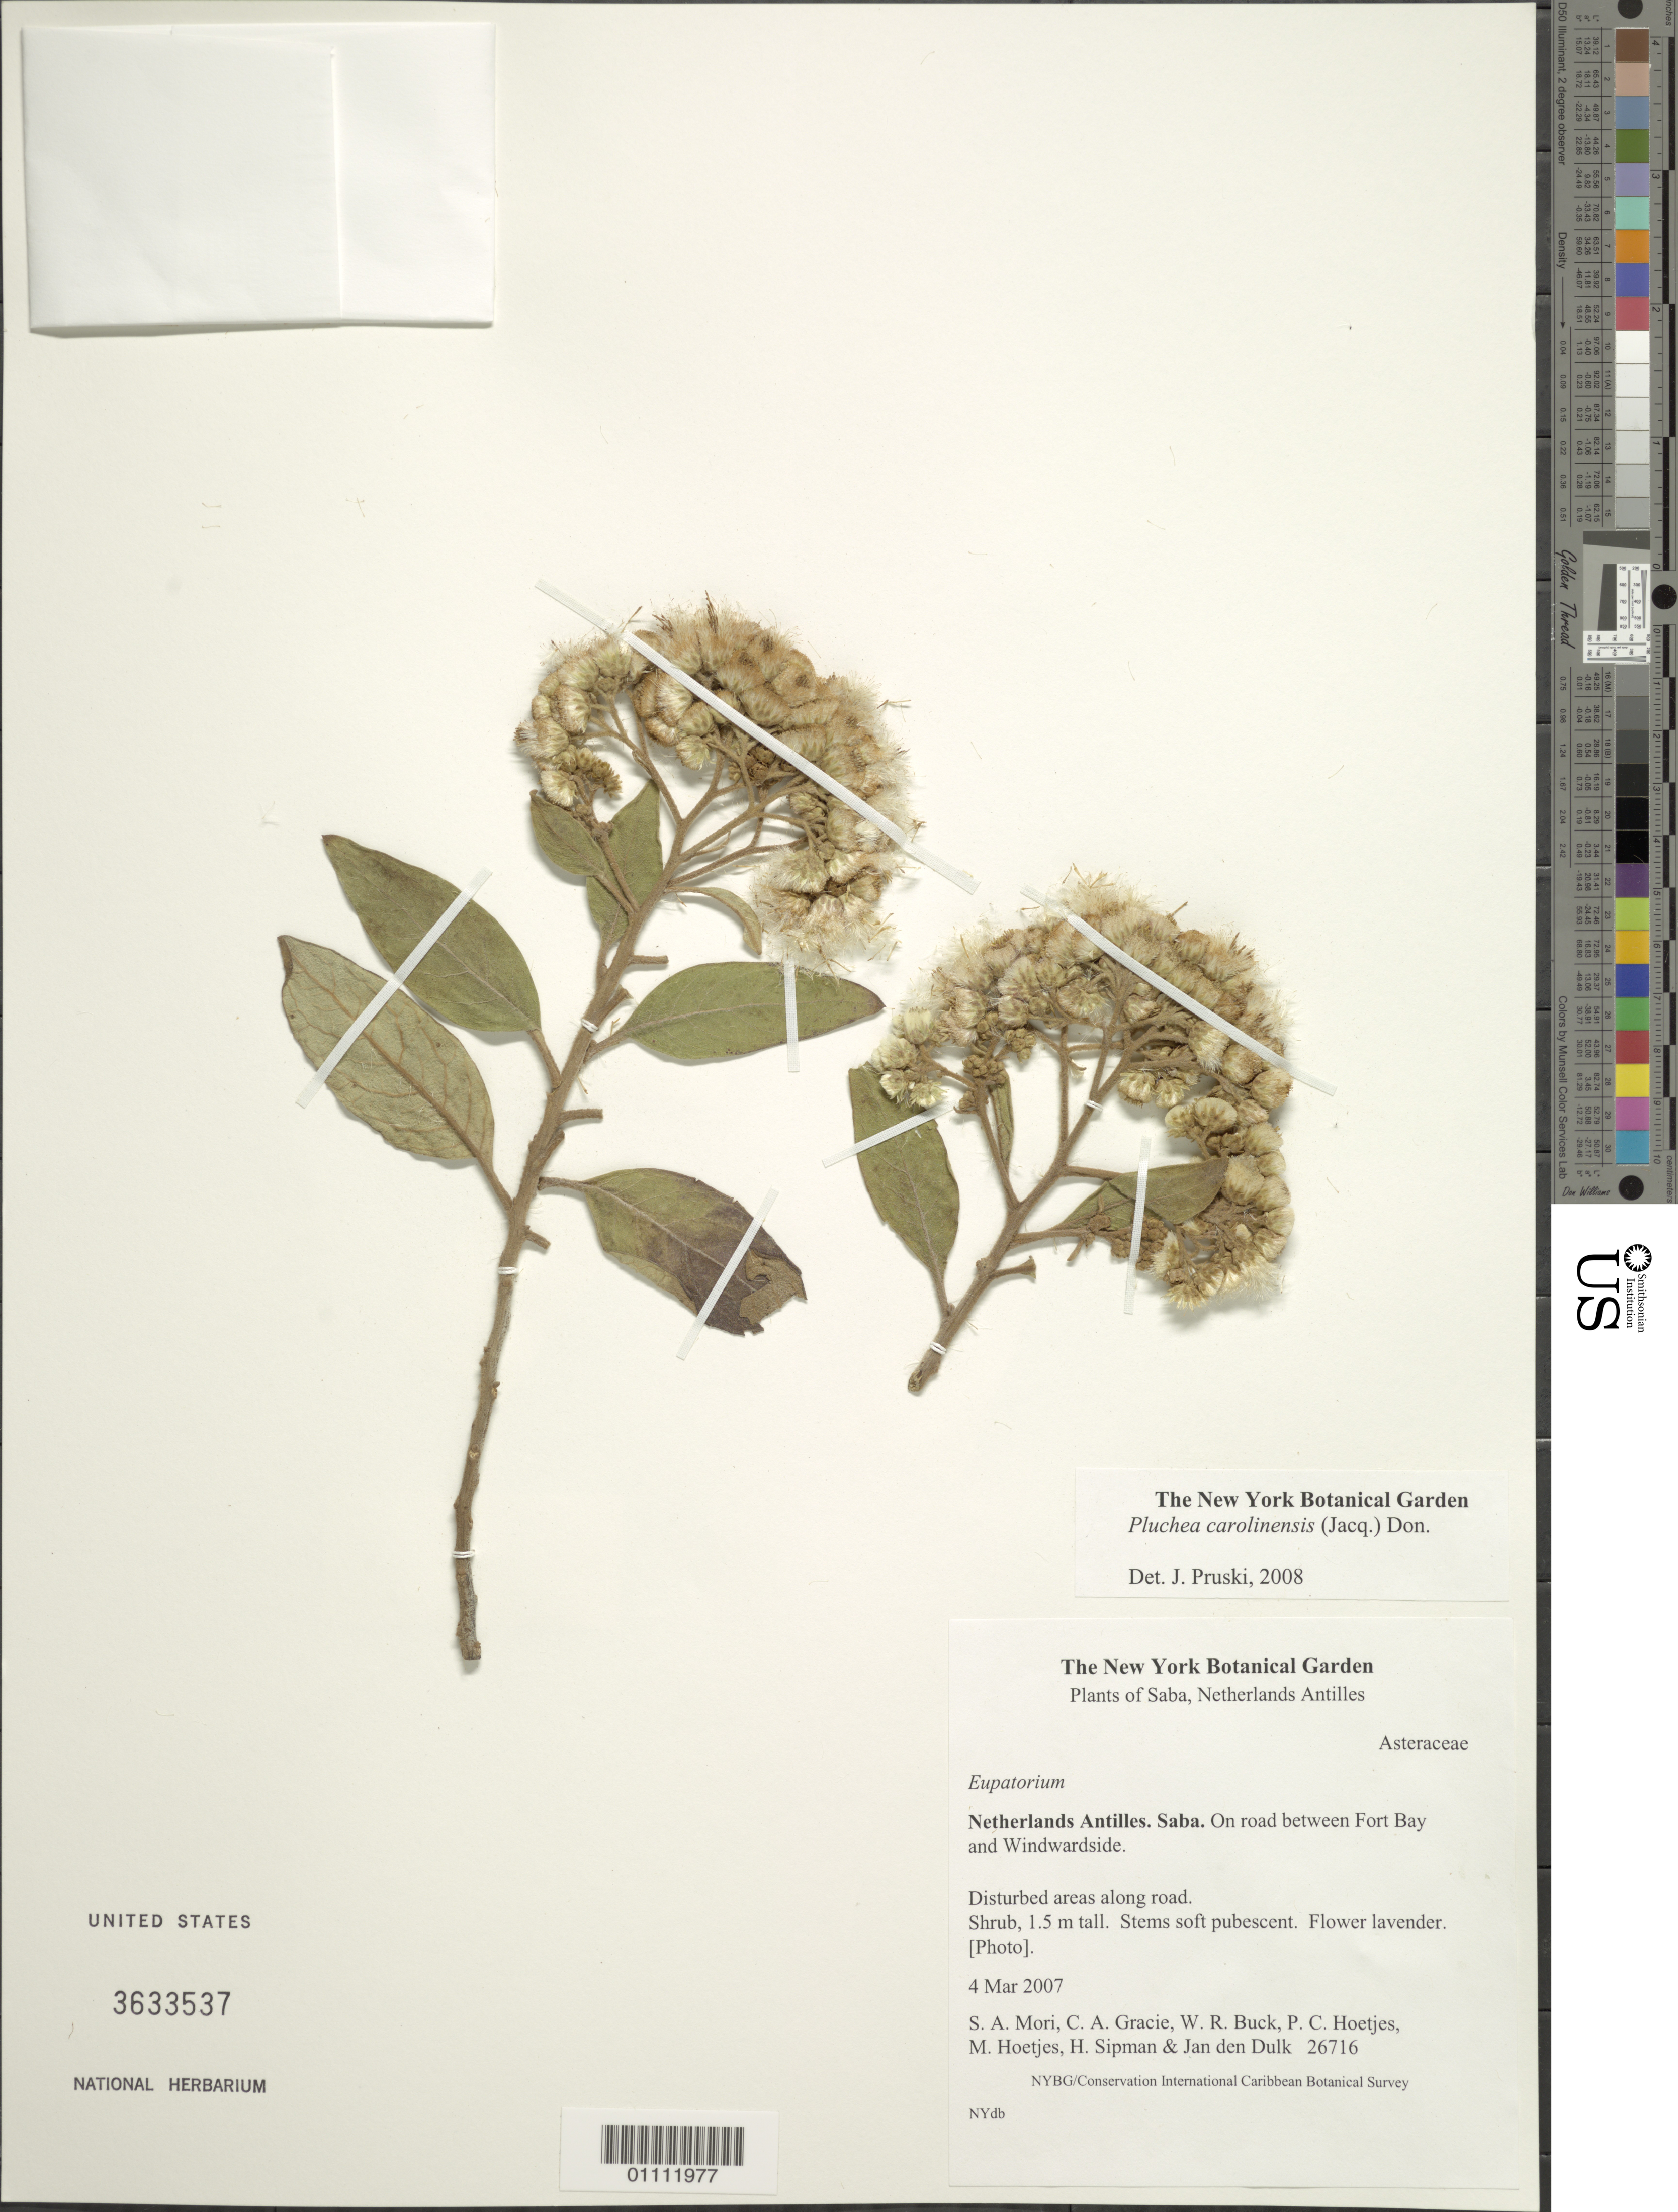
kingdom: Plantae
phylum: Tracheophyta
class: Magnoliopsida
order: Asterales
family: Asteraceae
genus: Pluchea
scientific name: Pluchea carolinensis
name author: (Jacq.) D. Don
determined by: Pruski, J. F.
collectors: S. Mori, C. A. Gracie, W. R. Buck, P. Hoetjes, M. Hoetjes, H. Sipman & J. den Dulk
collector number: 26716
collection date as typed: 04 Mar 2007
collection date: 2007-03-04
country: Netherlands Antilles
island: Saba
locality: Fort Bay to Windwardside road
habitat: Disturbed areas along road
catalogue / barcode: US 3633537